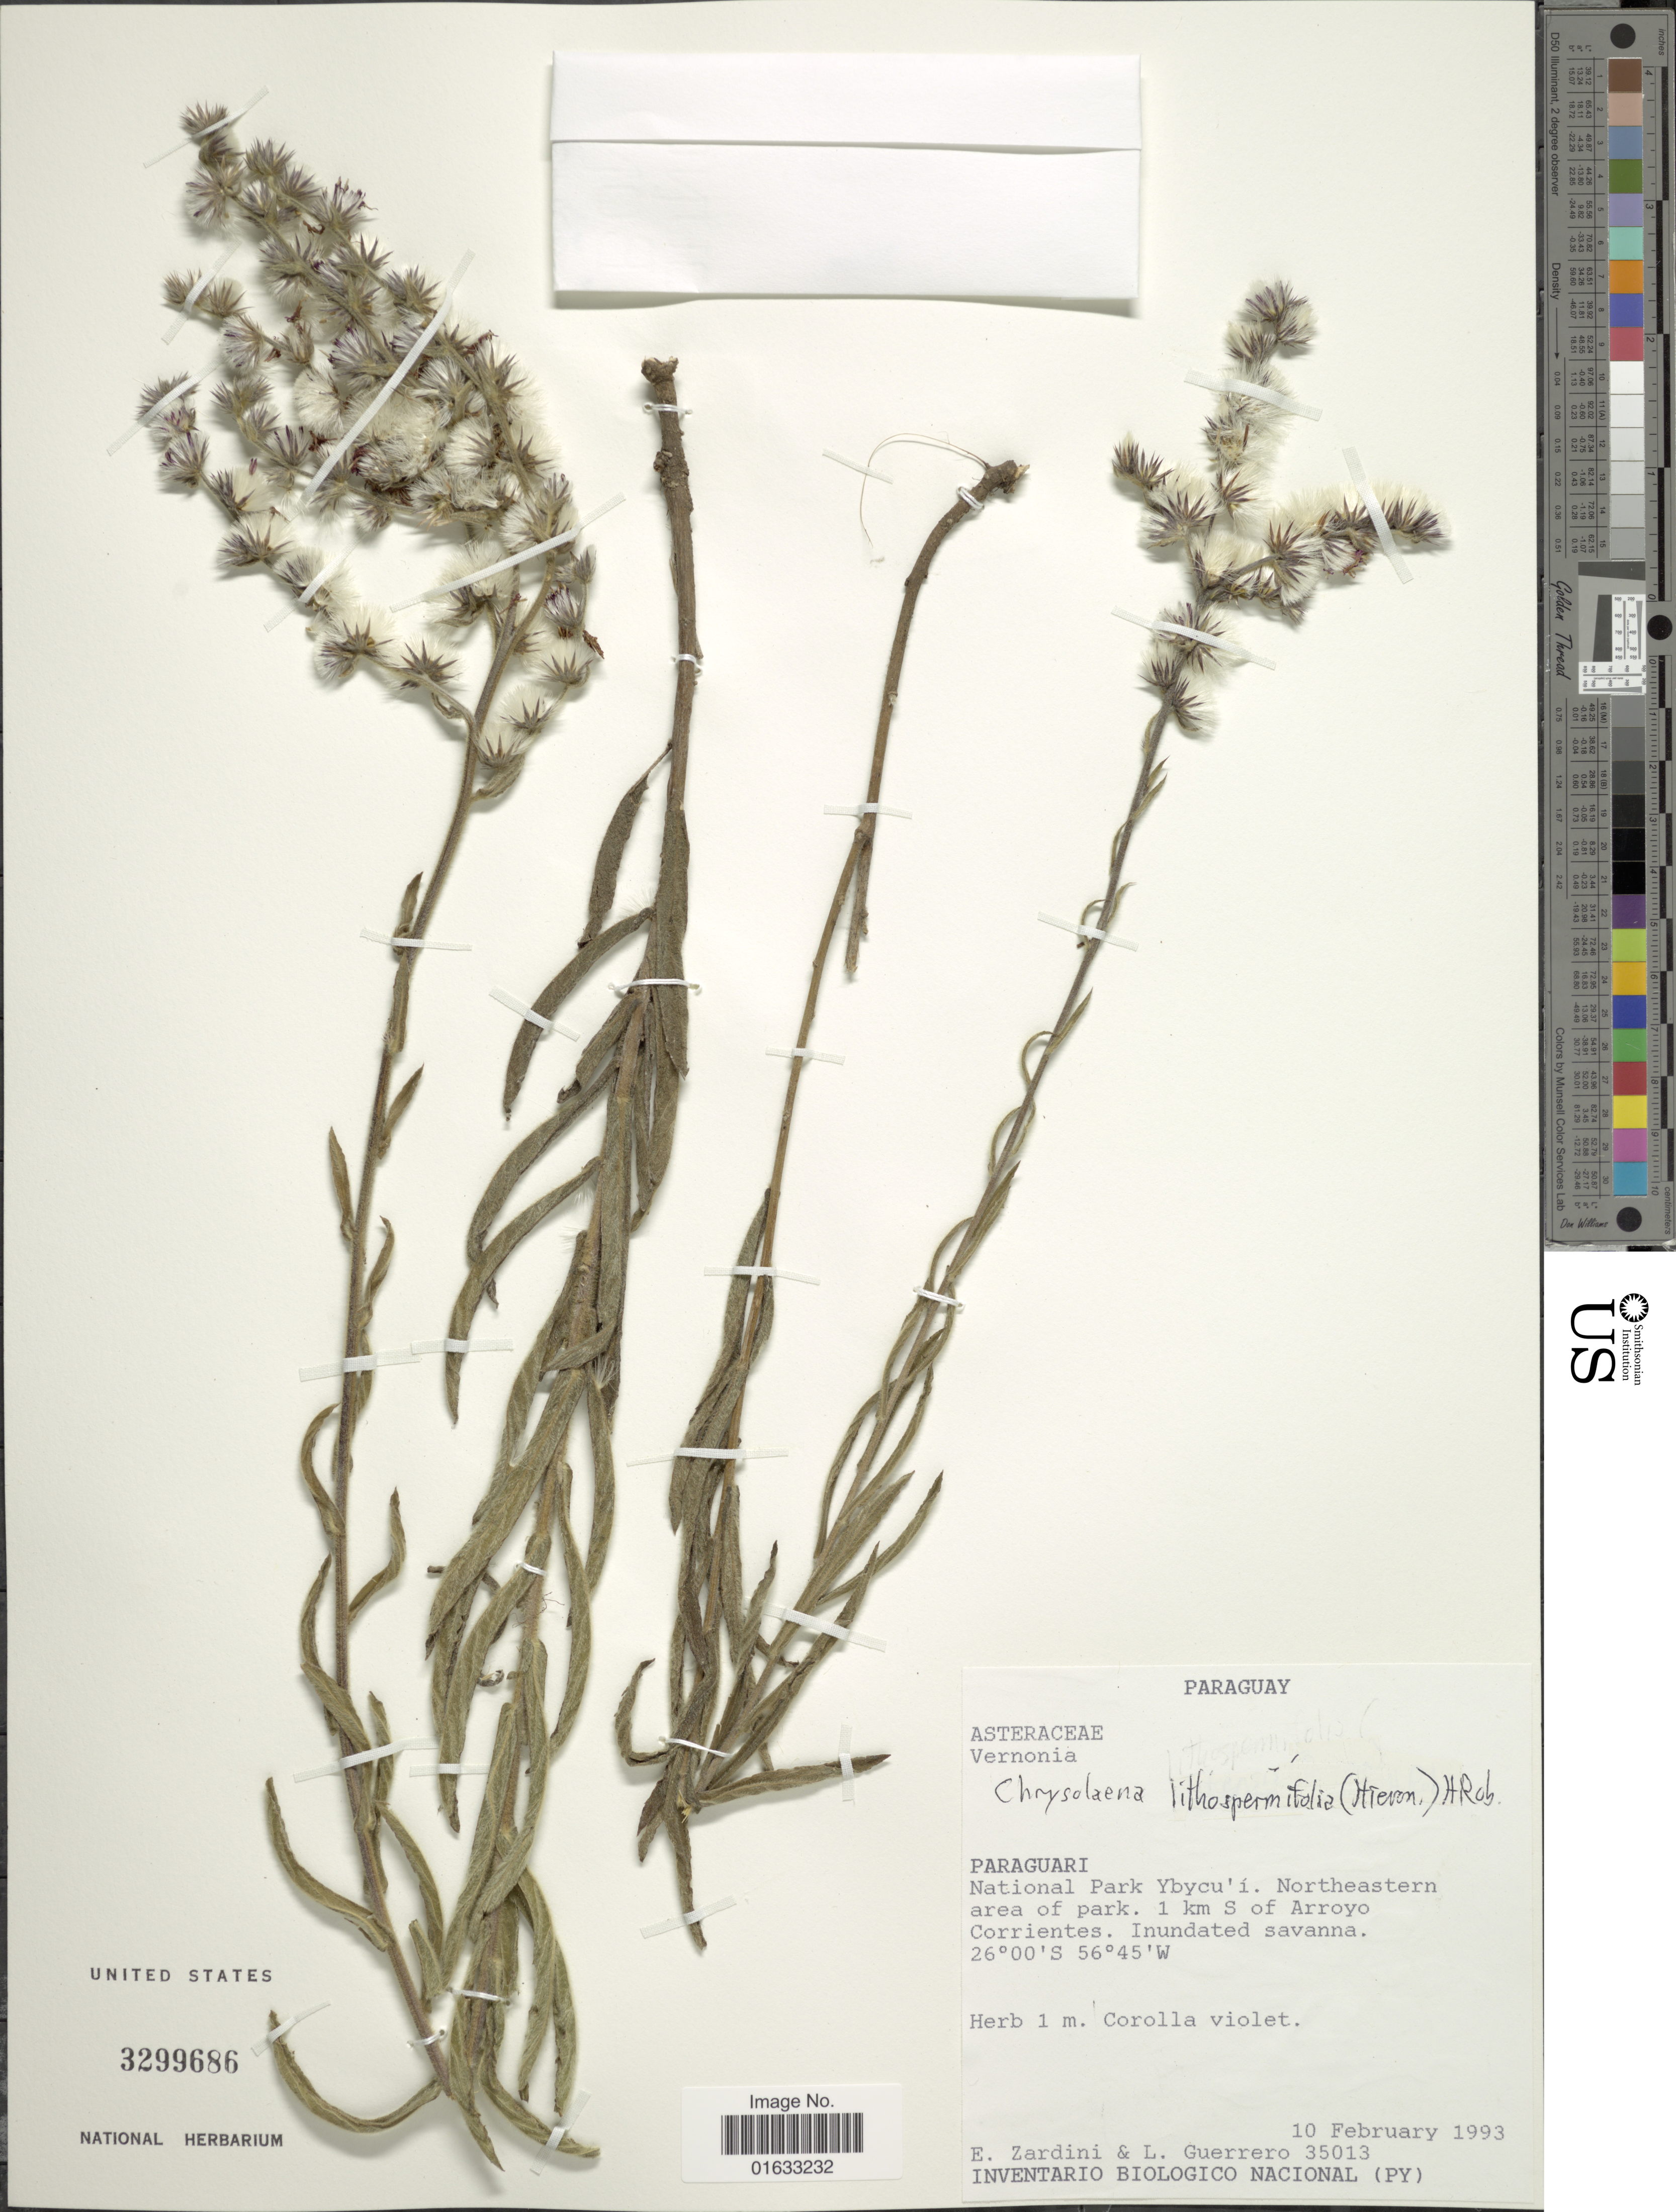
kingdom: Plantae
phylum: Tracheophyta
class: Magnoliopsida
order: Asterales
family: Asteraceae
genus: Chrysolaena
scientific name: Chrysolaena lithospermifolia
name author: (Hieron.) H. Rob.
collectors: E. M. Zardini & L. Guerrero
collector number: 35013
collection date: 1993-02-10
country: Paraguay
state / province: Paraguari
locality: Paraguari, National Park Ybycu'i, northeastern area of park, 1 km S of Arroyo Corrientes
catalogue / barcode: US 3299686